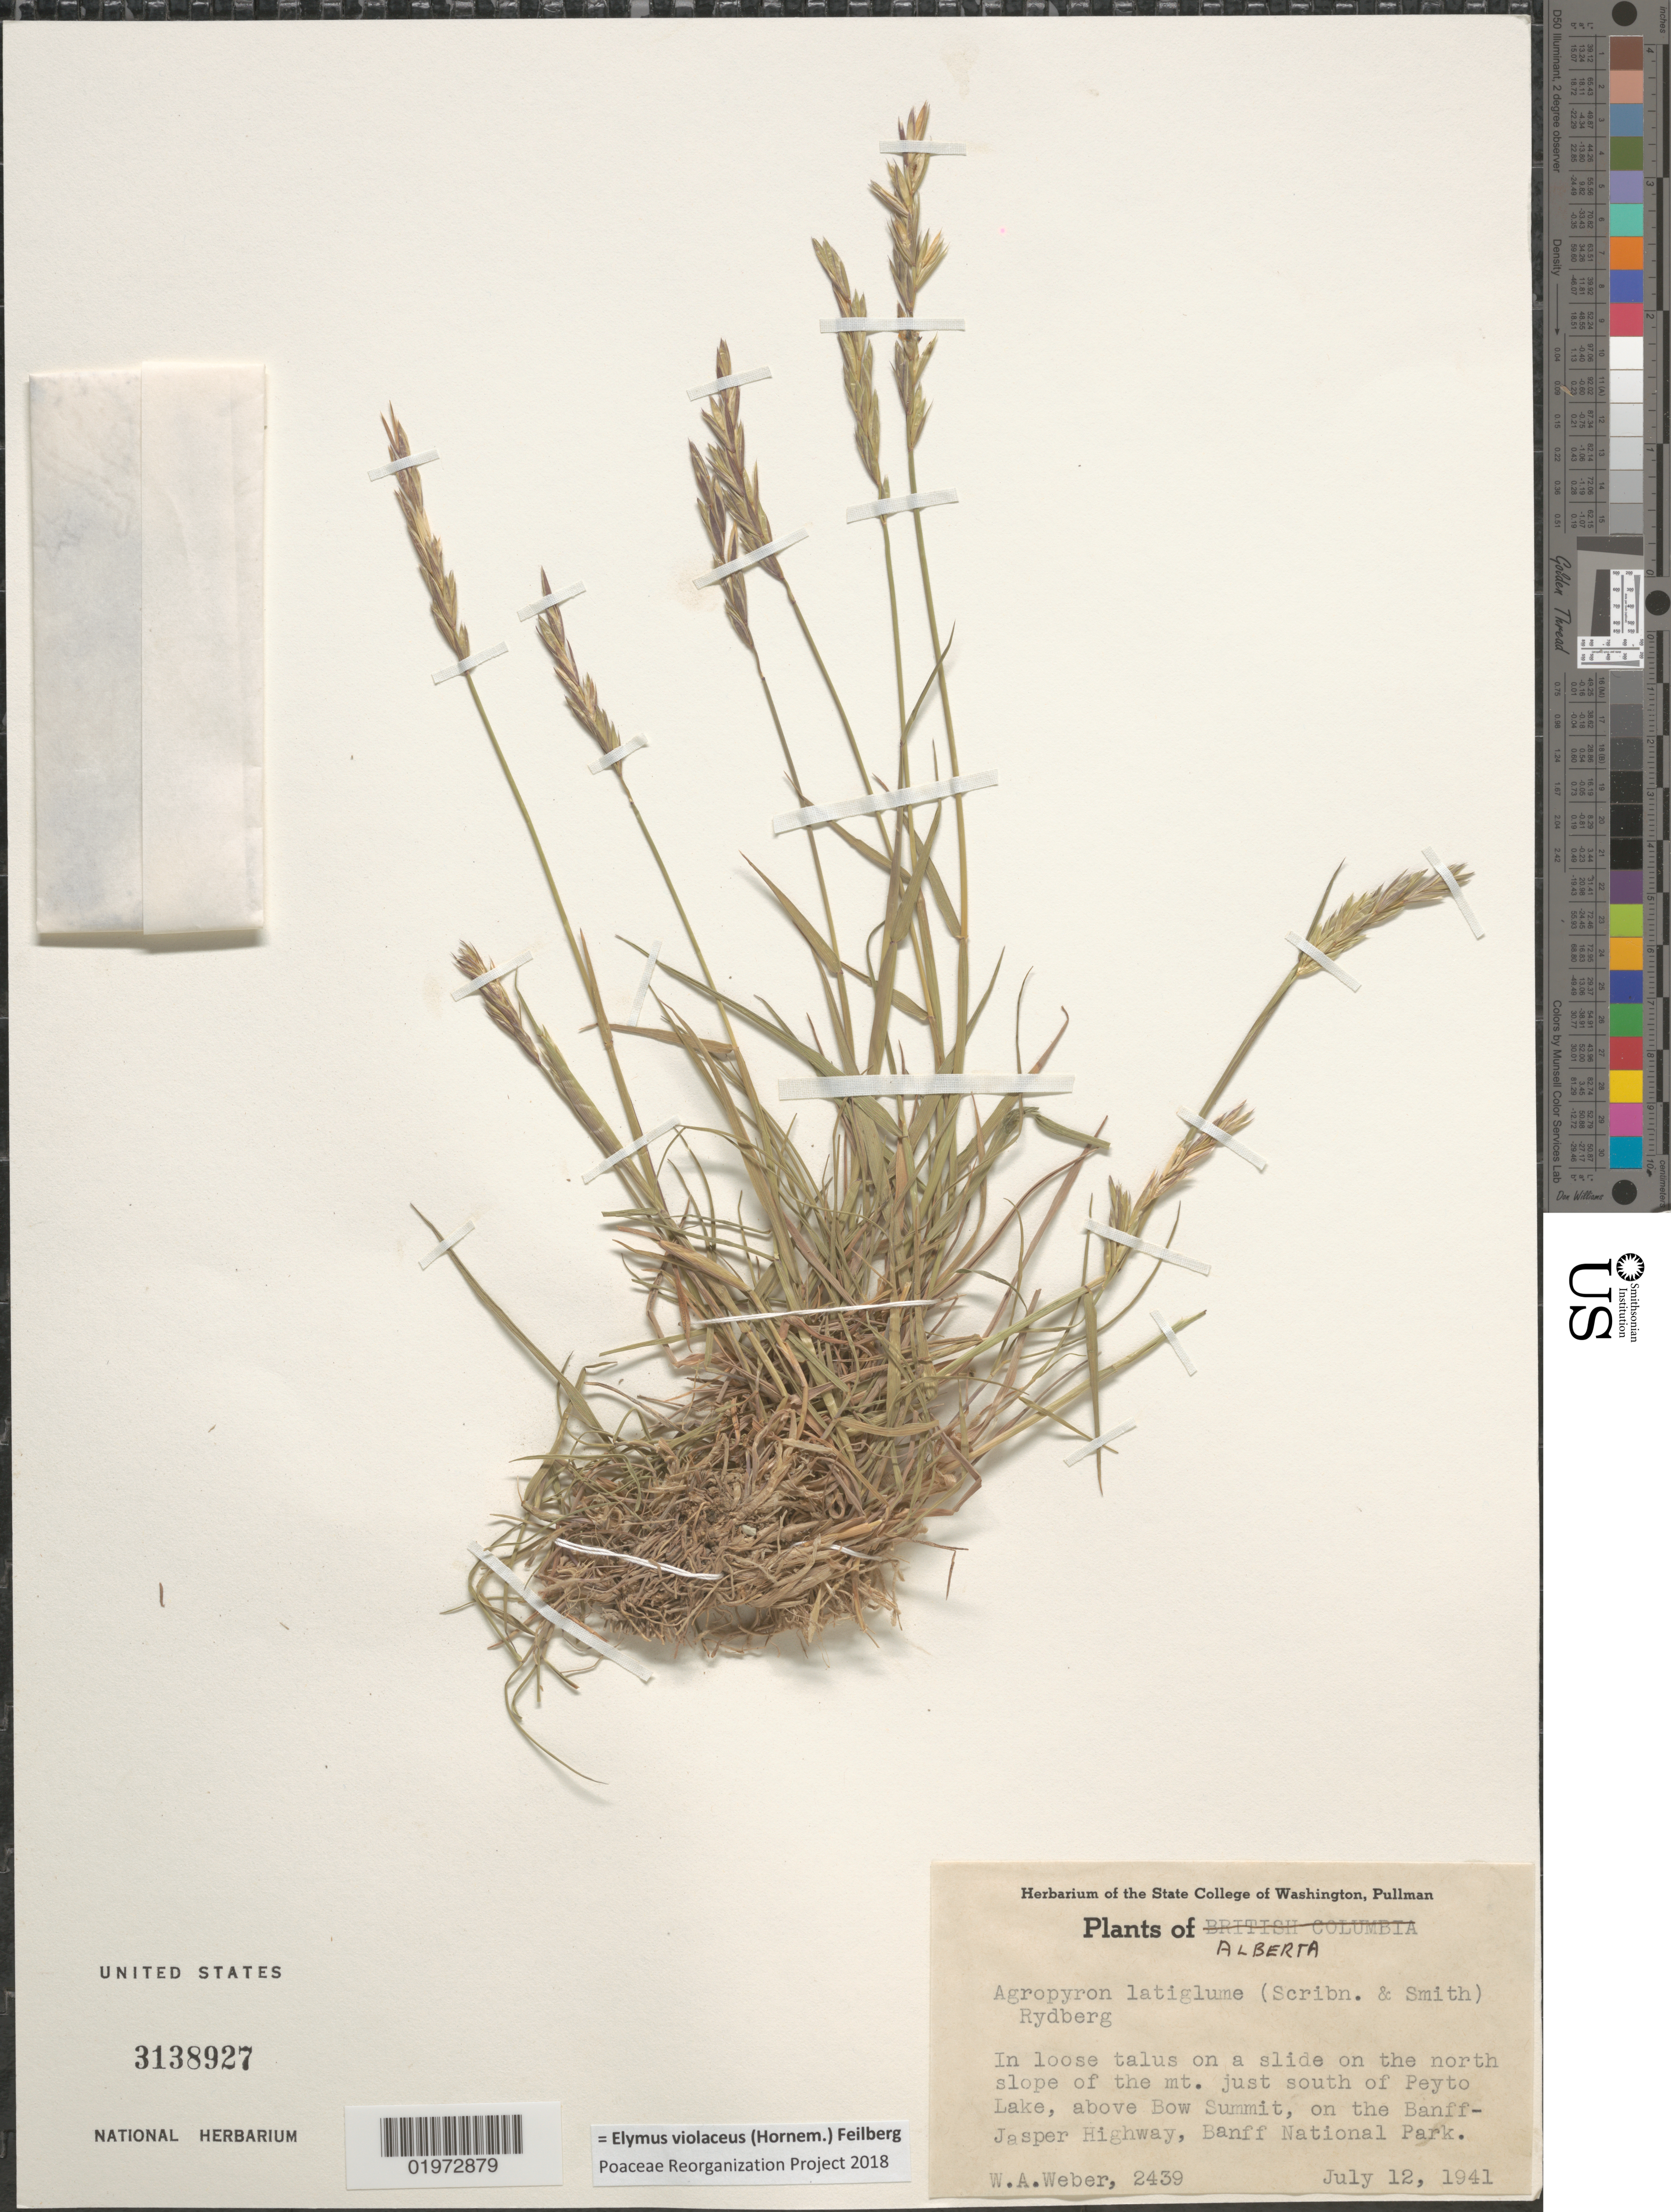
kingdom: Plantae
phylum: Tracheophyta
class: Liliopsida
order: Poales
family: Poaceae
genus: Elymus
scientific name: Elymus violaceus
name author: (Hornem.) Feilberg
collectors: W. A. Weber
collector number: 2439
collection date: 1941-07-12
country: Canada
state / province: Alberta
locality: On a slide on the north slope of the mt. just south of Peyto Lake, above Bow Summit, on the Banff-Jasper Highway, Banff National Park.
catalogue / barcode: US 3138927